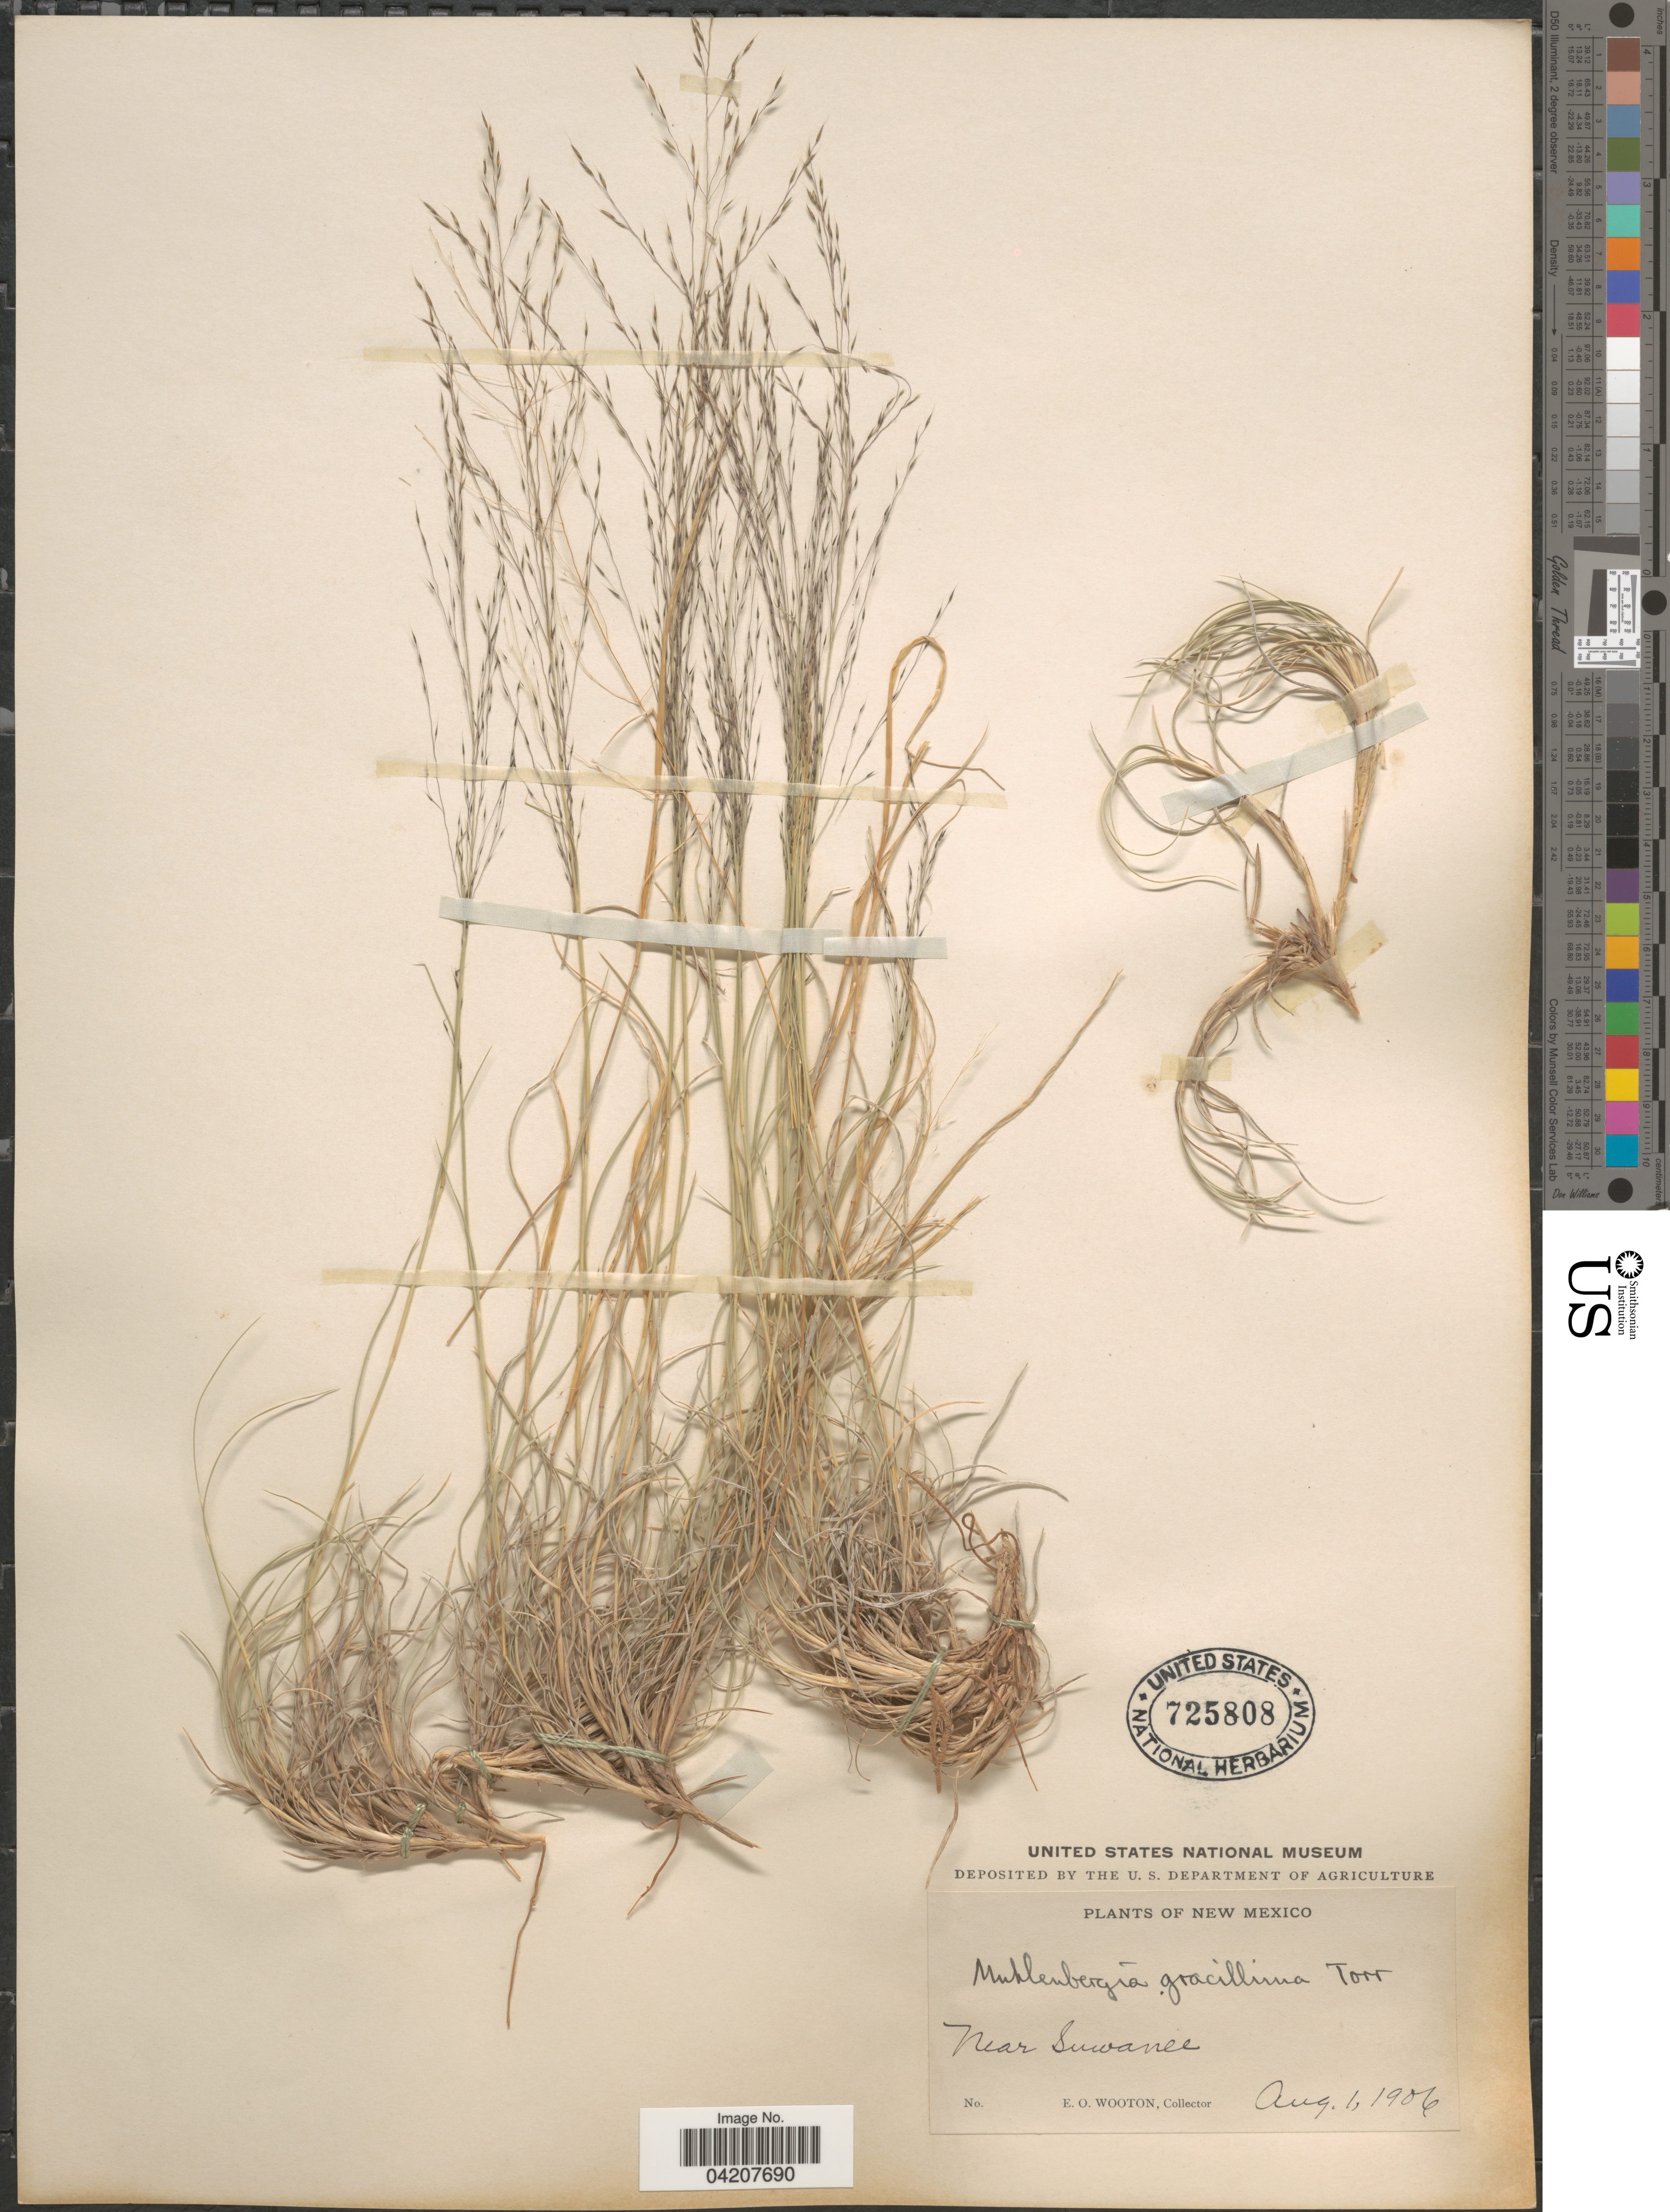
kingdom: Plantae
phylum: Tracheophyta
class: Liliopsida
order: Poales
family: Poaceae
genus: Muhlenbergia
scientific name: Muhlenbergia arenicola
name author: Buckley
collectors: E. O. Wooton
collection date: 1906-08-01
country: United States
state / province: New Mexico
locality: Near Suwanee.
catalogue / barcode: US 725808